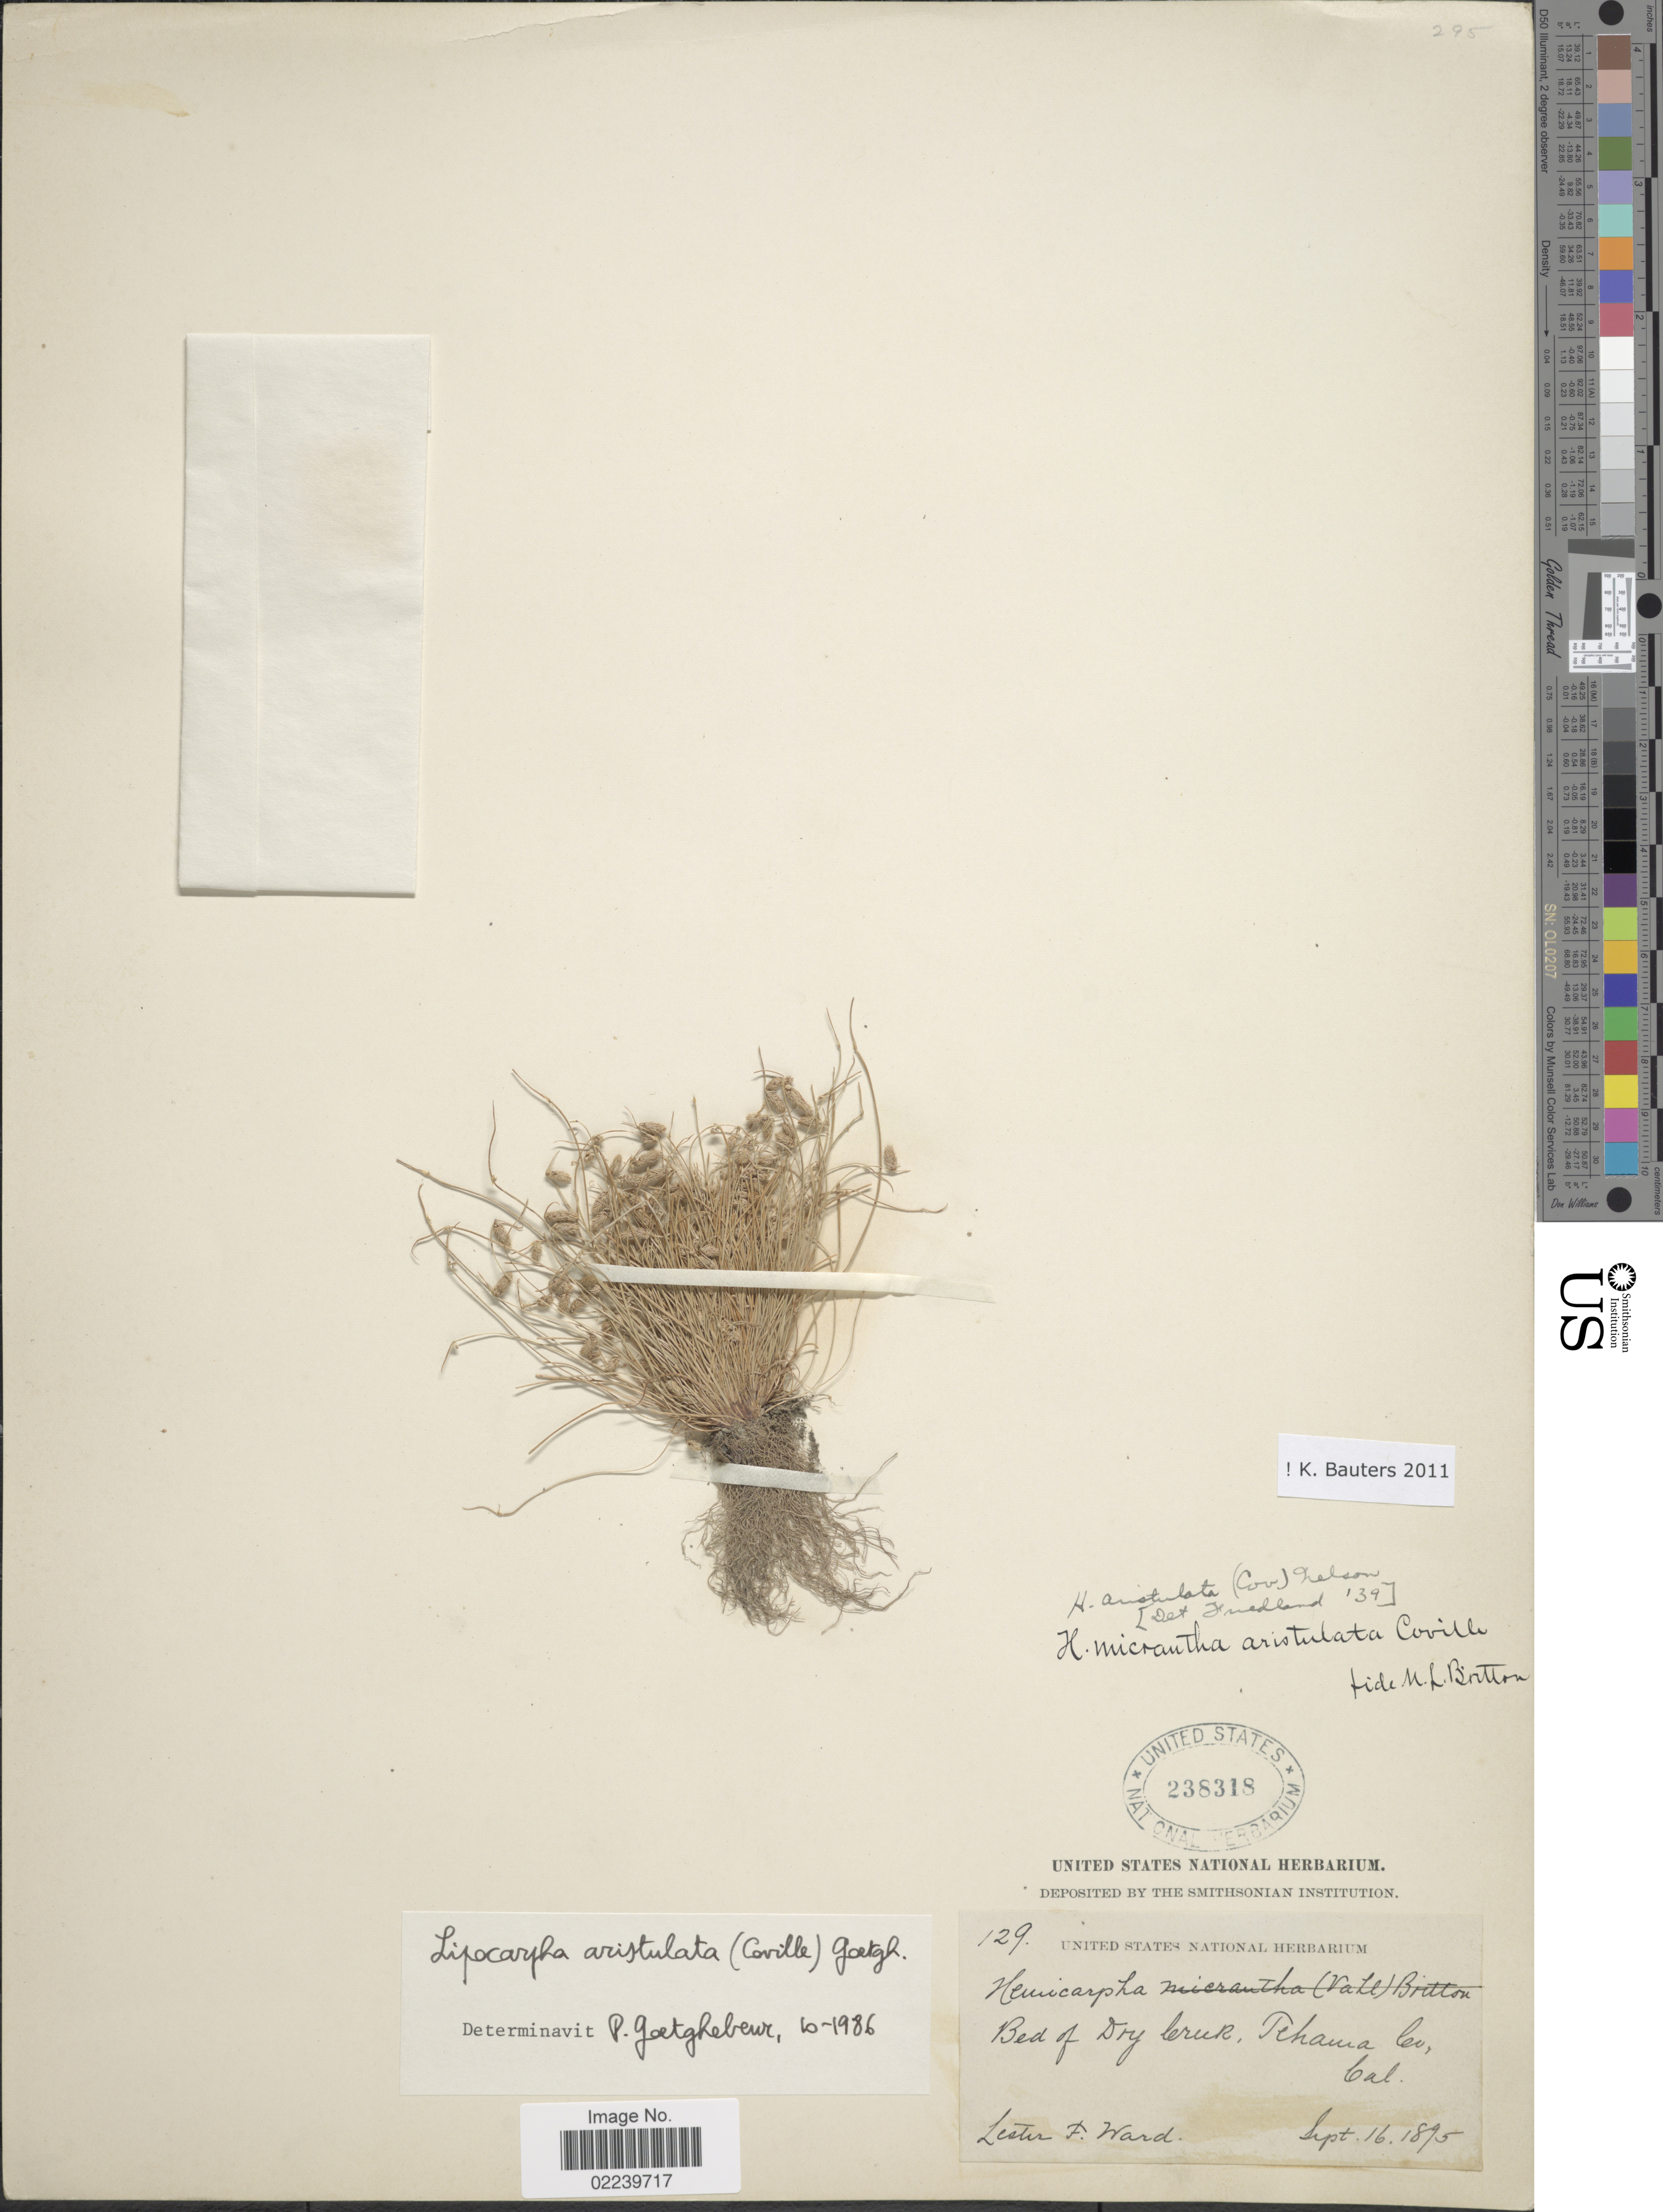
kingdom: Plantae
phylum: Tracheophyta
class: Liliopsida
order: Poales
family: Cyperaceae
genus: Cyperus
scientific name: Cyperus aristulatus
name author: (Coville) Bauters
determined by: Strong, M. T., (US), Smithsonian Institution - National Museum of Natural History (UNITED STATES)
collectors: L. F. Ward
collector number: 129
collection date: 1895-09-16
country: United States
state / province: California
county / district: Tehama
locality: Bed of Dry Creek, Tehama Co.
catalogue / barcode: US 238318